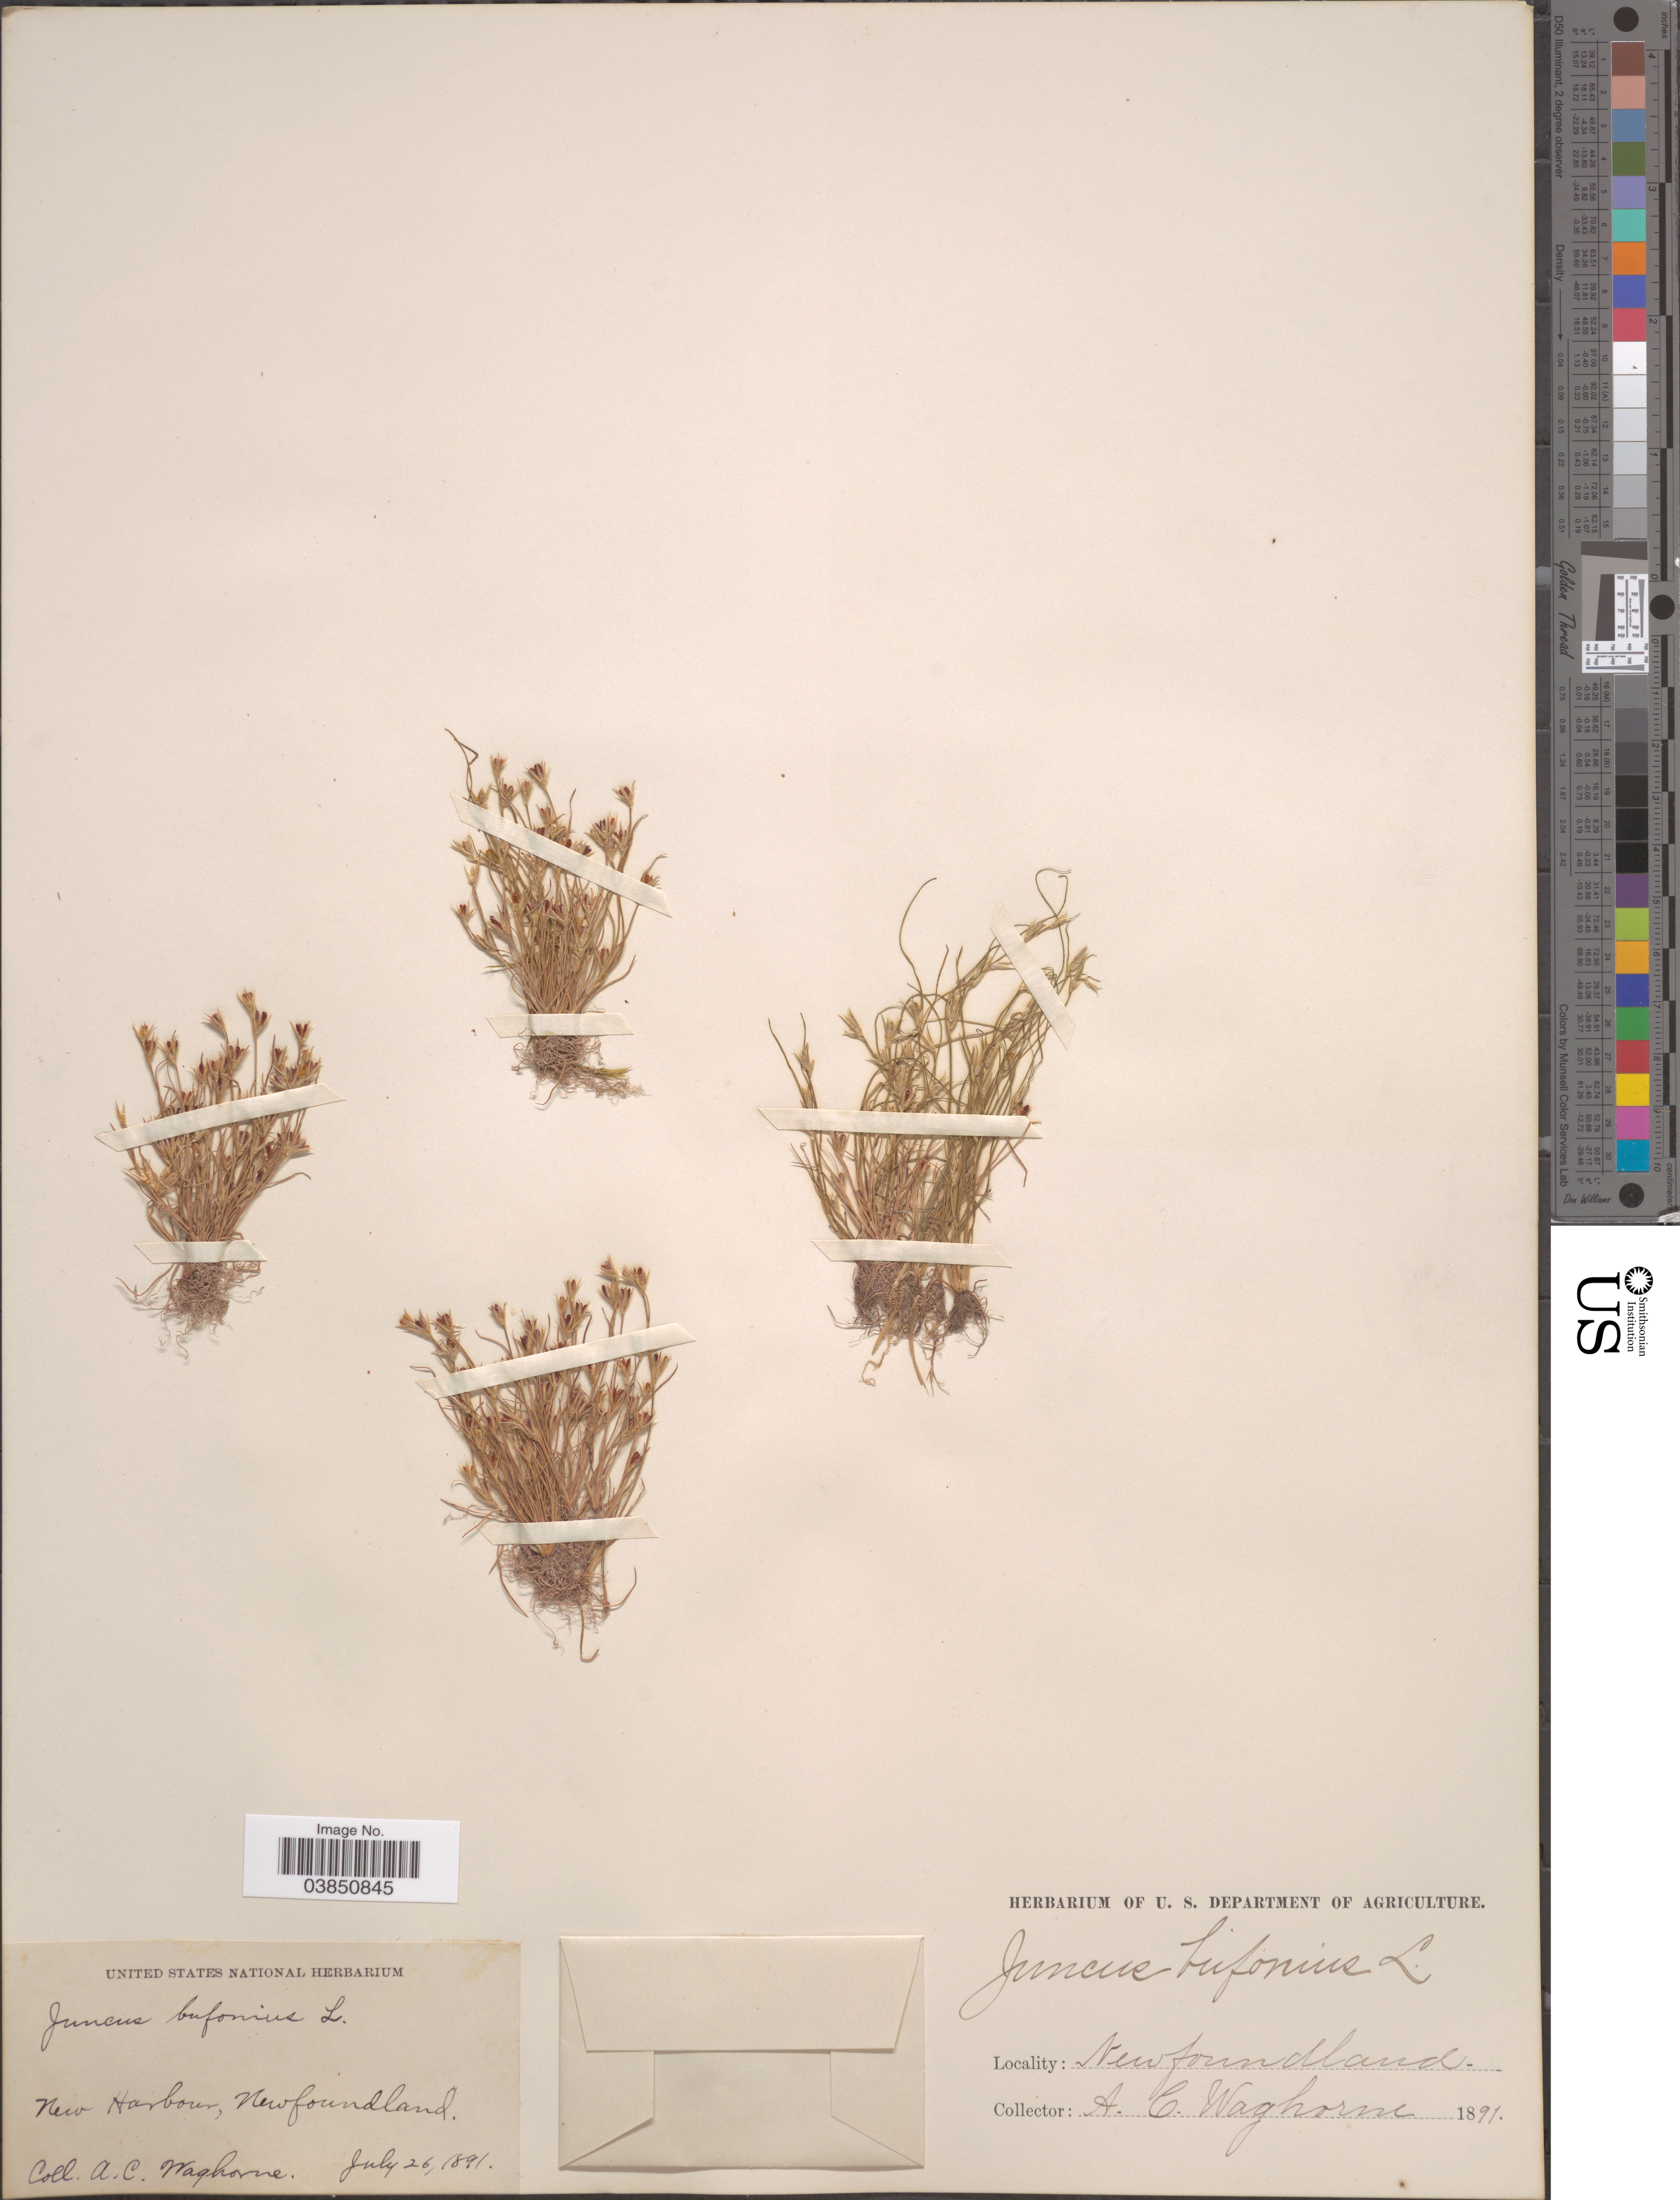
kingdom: Plantae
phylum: Tracheophyta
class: Liliopsida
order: Poales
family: Juncaceae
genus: Juncus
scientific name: Juncus bufonius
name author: L.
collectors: A. Waghorne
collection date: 1891-07-26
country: Canada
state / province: Newfoundland and Labrador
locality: New Harbour.